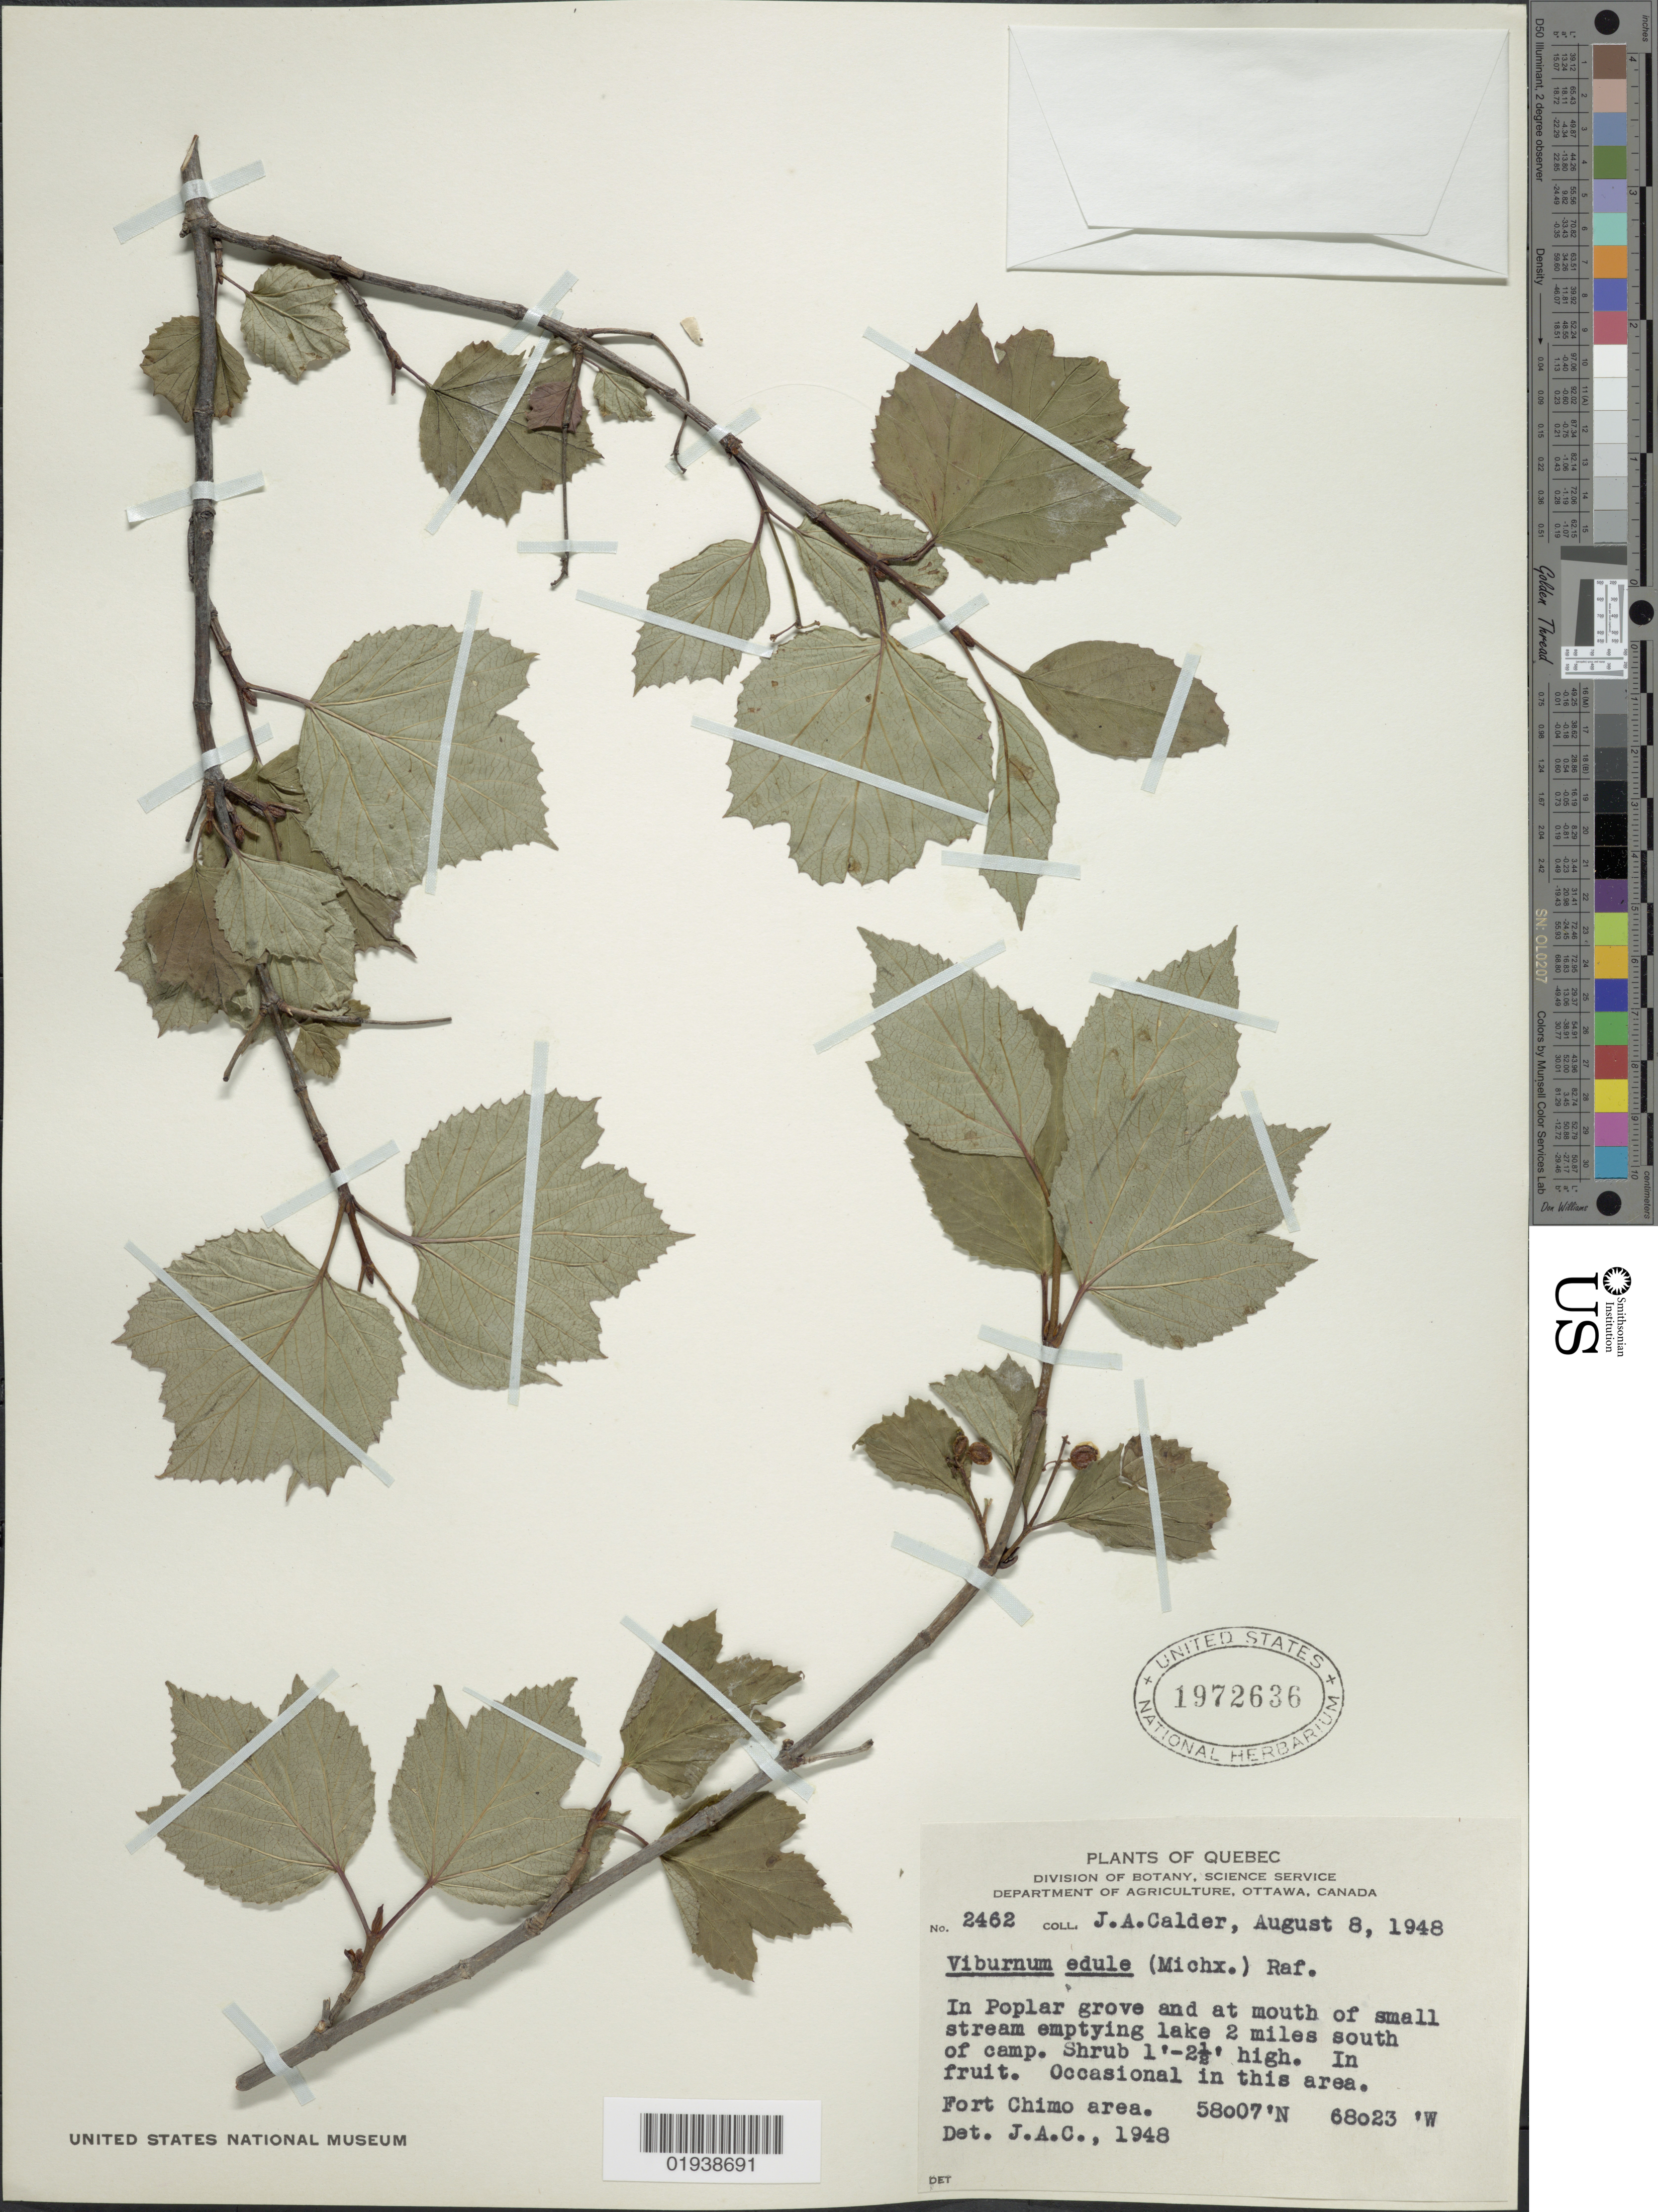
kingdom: Plantae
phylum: Tracheophyta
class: Magnoliopsida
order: Dipsacales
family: Viburnaceae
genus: Viburnum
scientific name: Viburnum edule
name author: (Michx.) Raf.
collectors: J. A. Calder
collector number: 2462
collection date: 1948-08-08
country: Canada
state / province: Quebec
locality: In Poplar grove and at mouth of small stream emptying lake 2 miles south of camp. Fort Chimo area.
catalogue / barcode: US 1972636